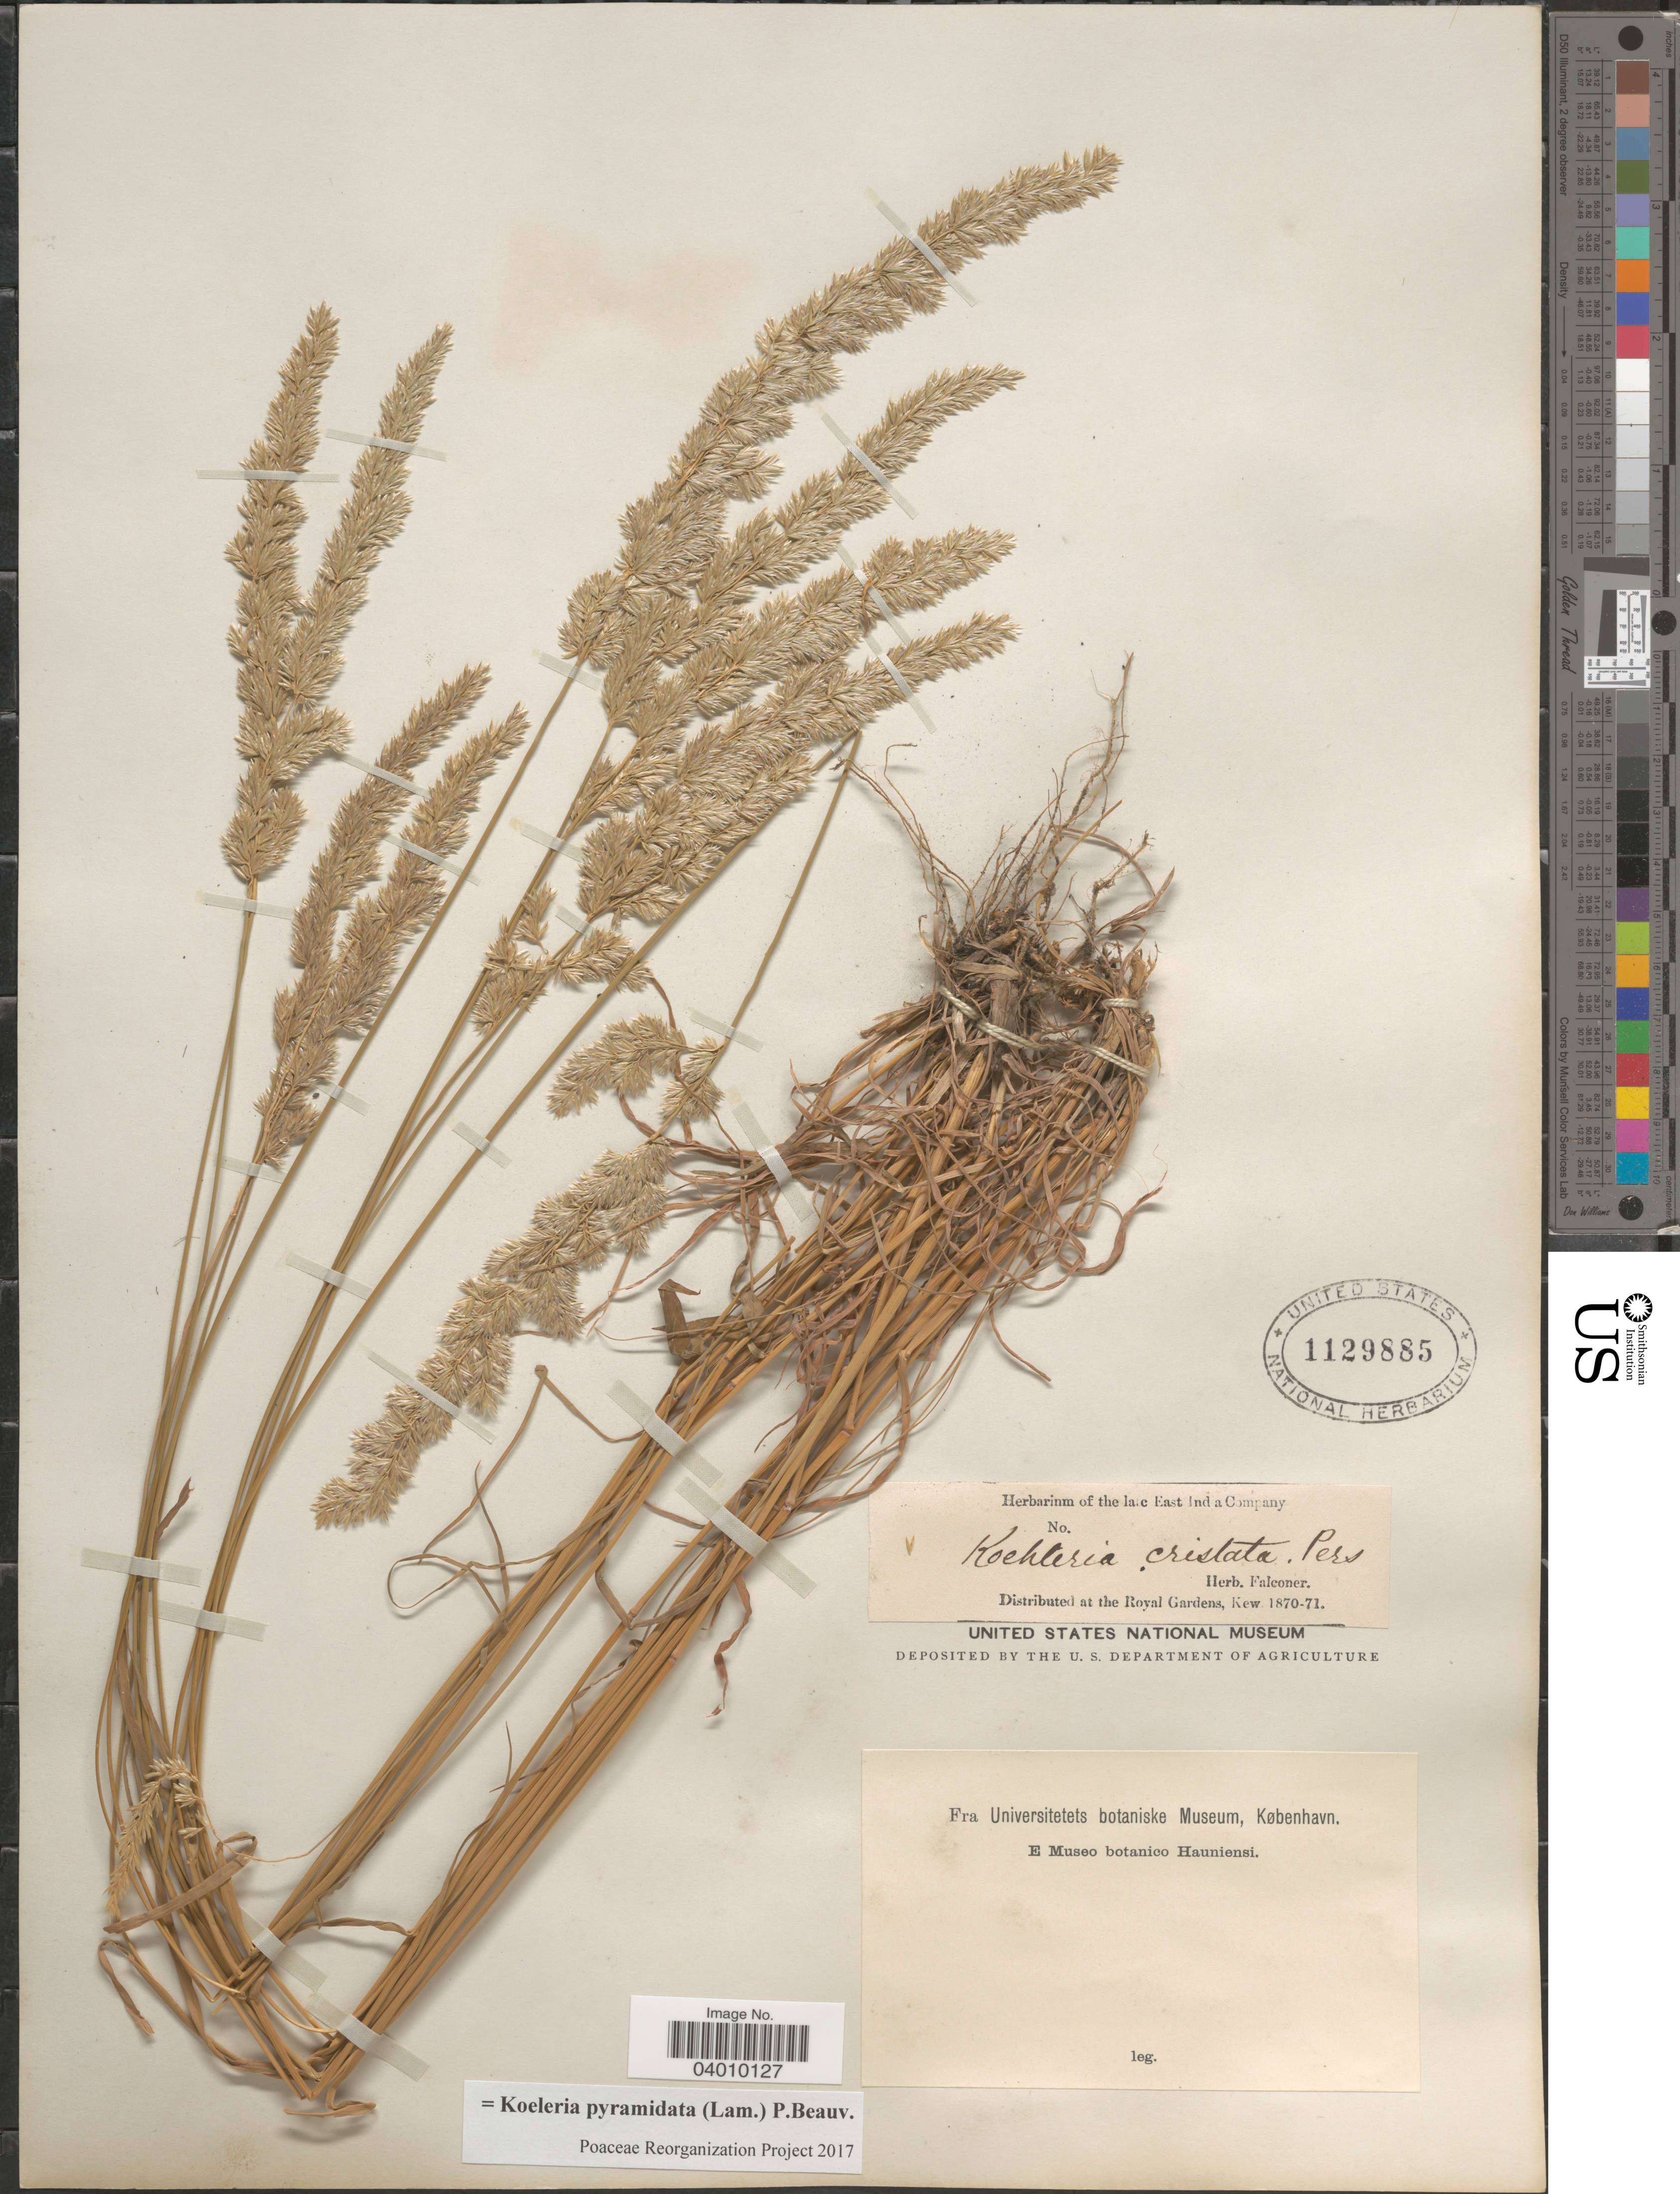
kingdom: Plantae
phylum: Tracheophyta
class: Liliopsida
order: Poales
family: Poaceae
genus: Koeleria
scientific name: Koeleria pyramidata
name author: (Lam.) P. Beauv.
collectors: ex herb. Falconer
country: India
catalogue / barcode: US 1129885